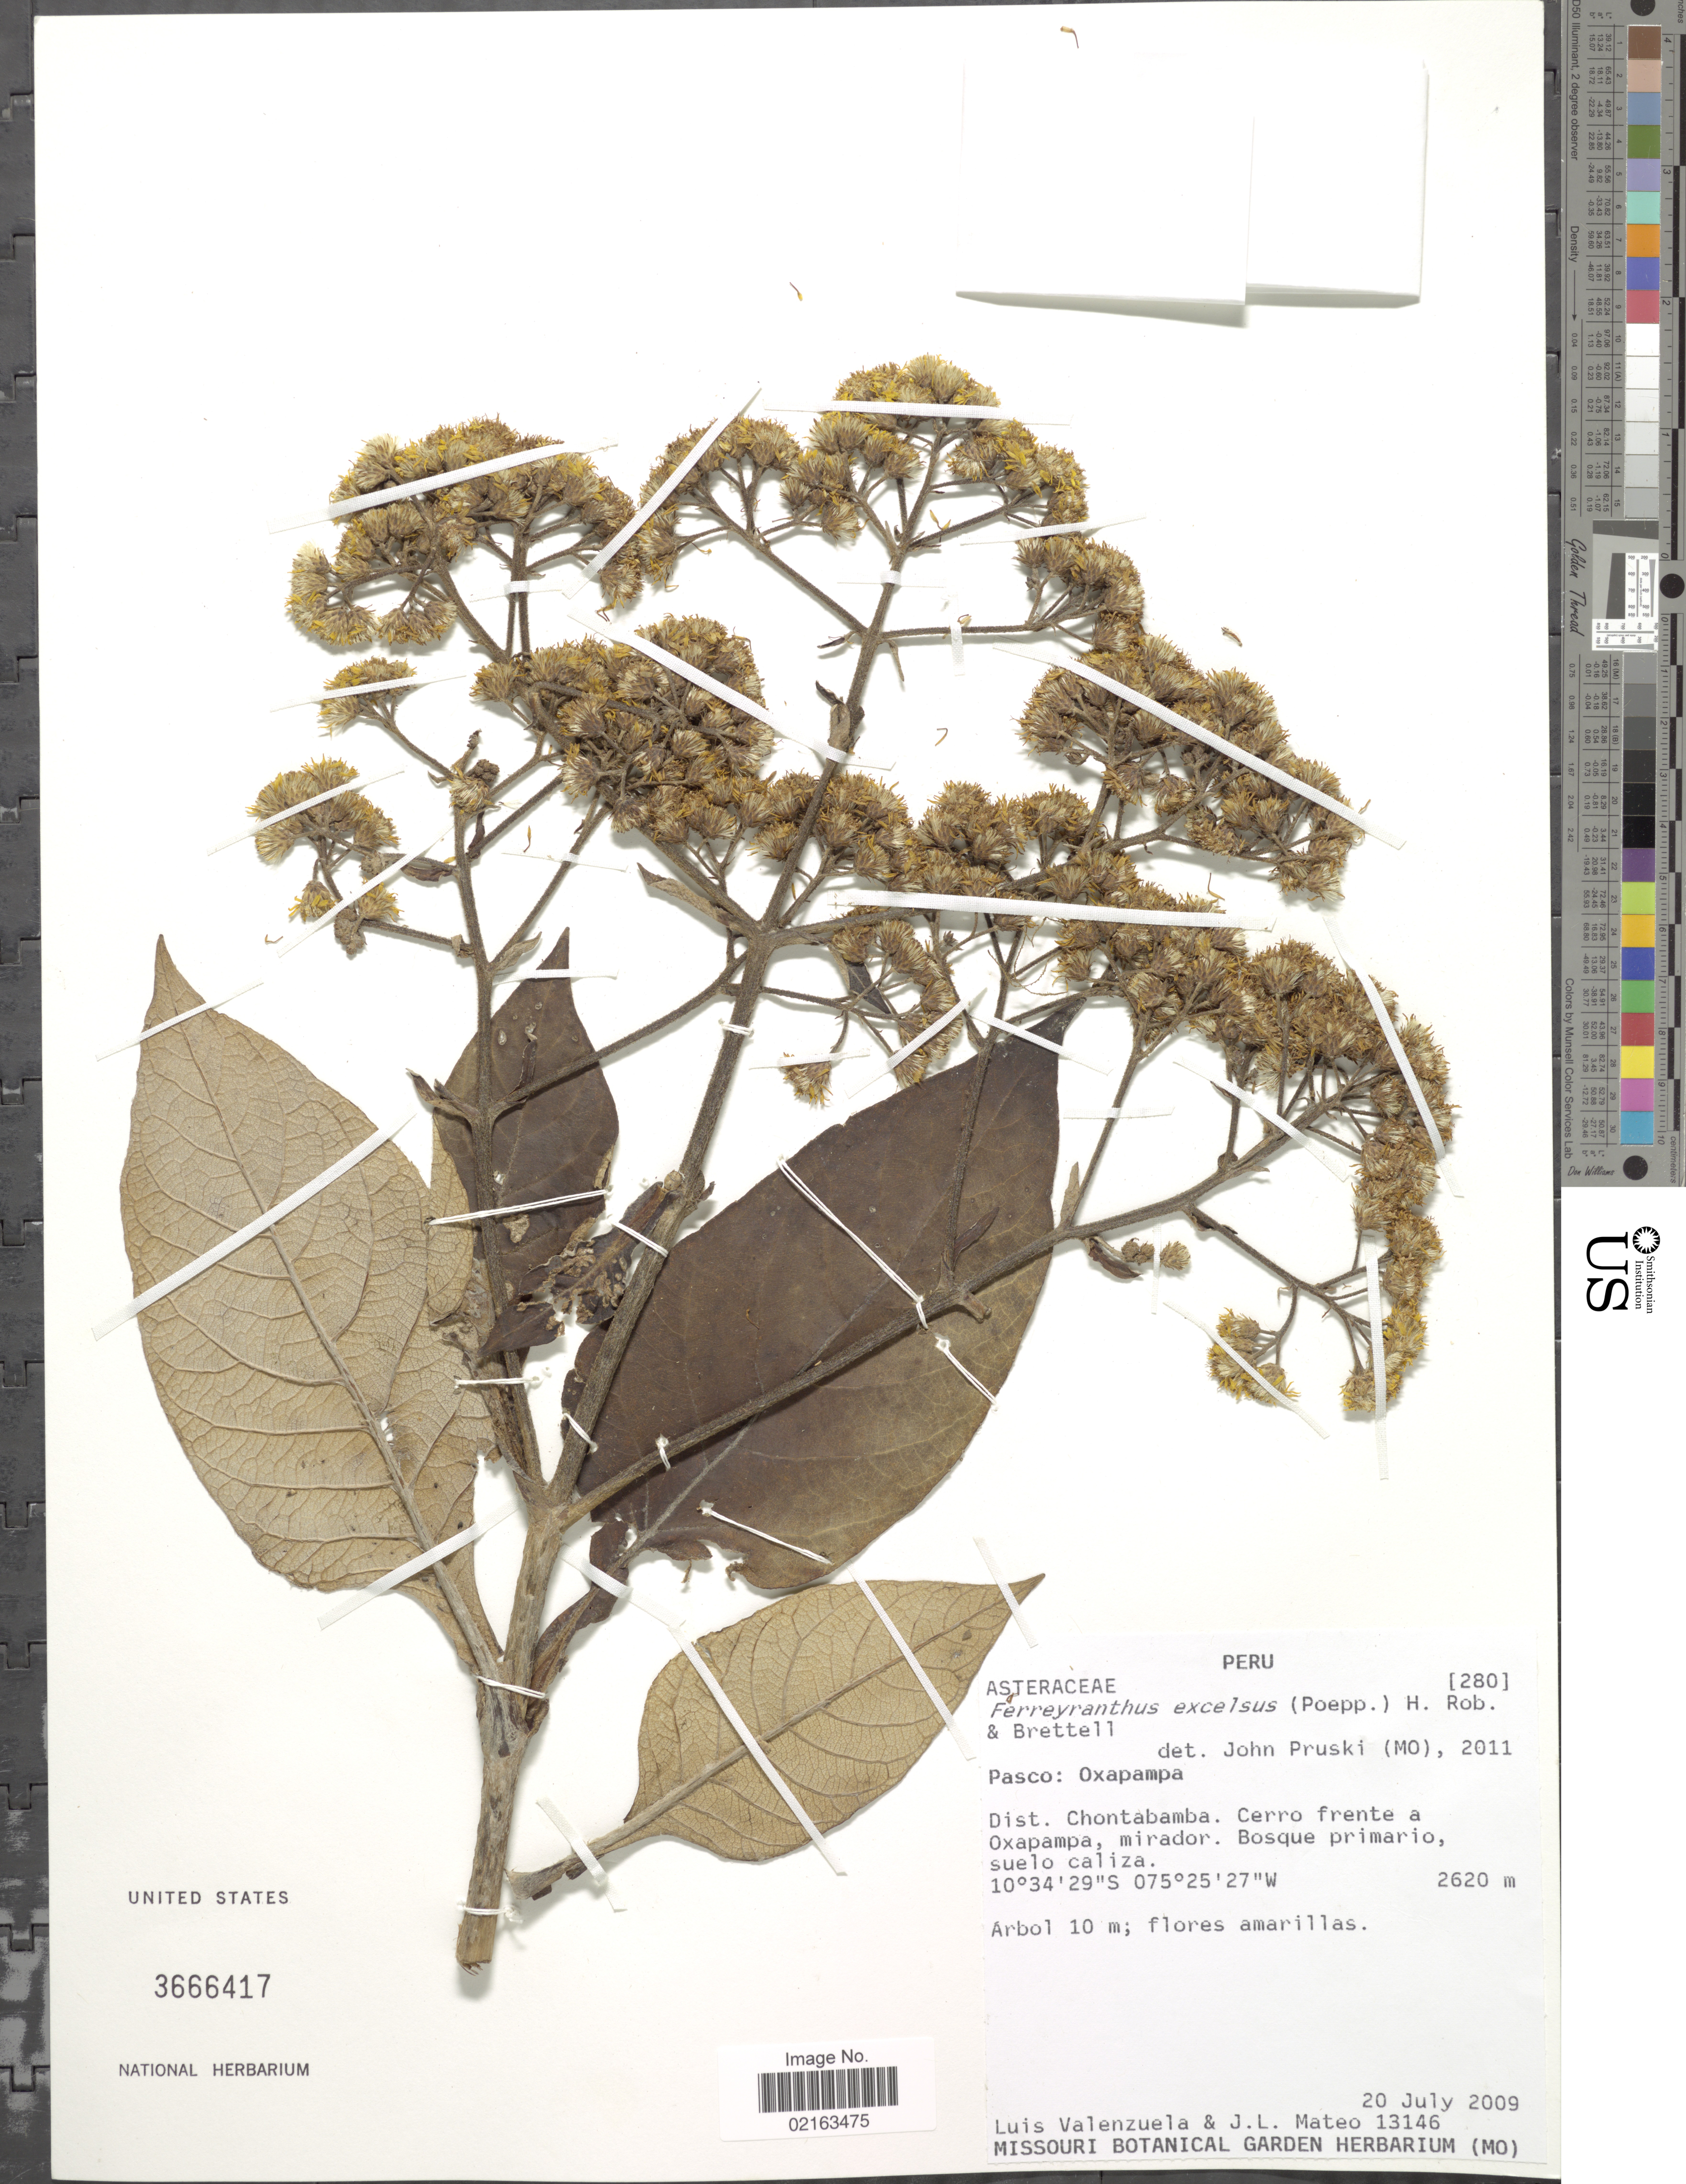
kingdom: Plantae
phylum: Tracheophyta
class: Magnoliopsida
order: Asterales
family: Asteraceae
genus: Ferreyranthus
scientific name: Ferreyranthus excelsus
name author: (Poepp. & Endl.) H. Rob. & Brettell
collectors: L. Valenzuela & J. Mateo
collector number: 13146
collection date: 2009-07-20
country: Peru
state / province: Pasco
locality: Pasco: Oxapampa. Dist. Chontabamba. Cerro frente a Oxapampa, mirador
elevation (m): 2620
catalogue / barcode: US 3666417